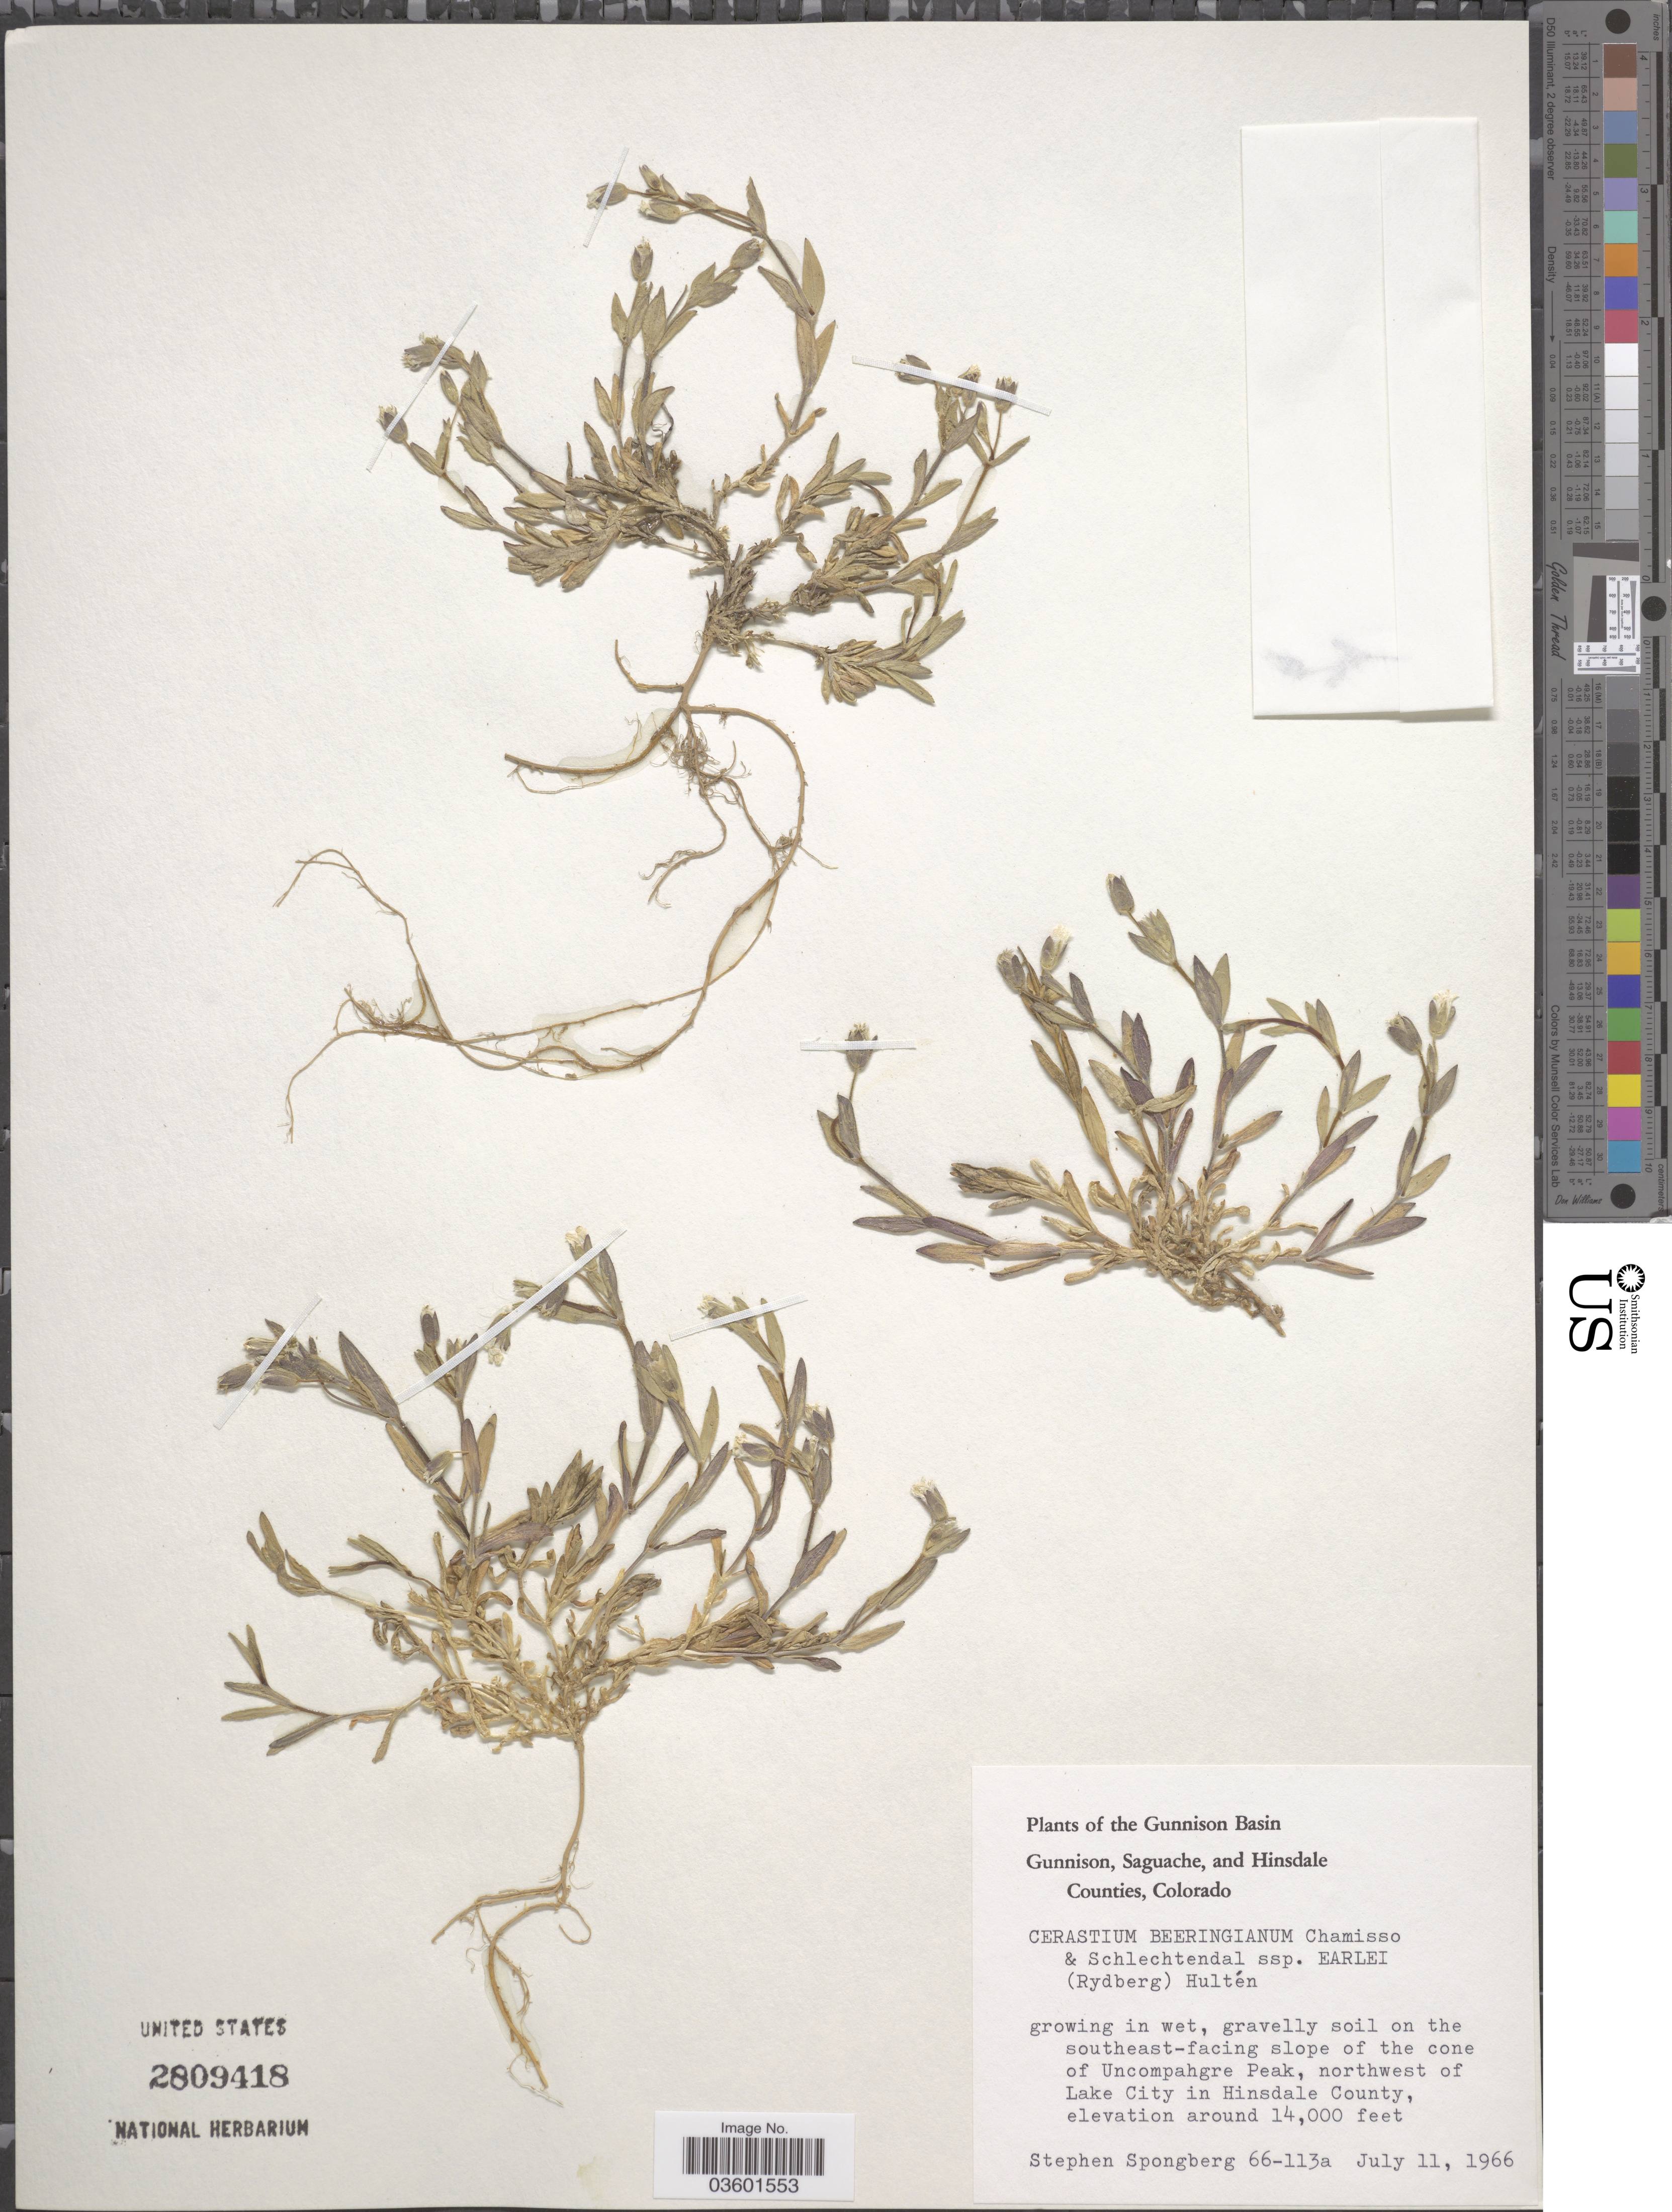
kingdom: Plantae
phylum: Tracheophyta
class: Magnoliopsida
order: Caryophyllales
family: Caryophyllaceae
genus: Cerastium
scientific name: Cerastium beeringianum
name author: Cham. & Schltdl.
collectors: S. A.Spongberg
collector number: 66-113a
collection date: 1966-07-11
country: United States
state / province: Colorado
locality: The Gunnison Basin. On the southeast-facing slope of the cone of Uncompahgre Peak, northwest of Lake City in Hinsdale County.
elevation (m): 4267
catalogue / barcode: US 2809418